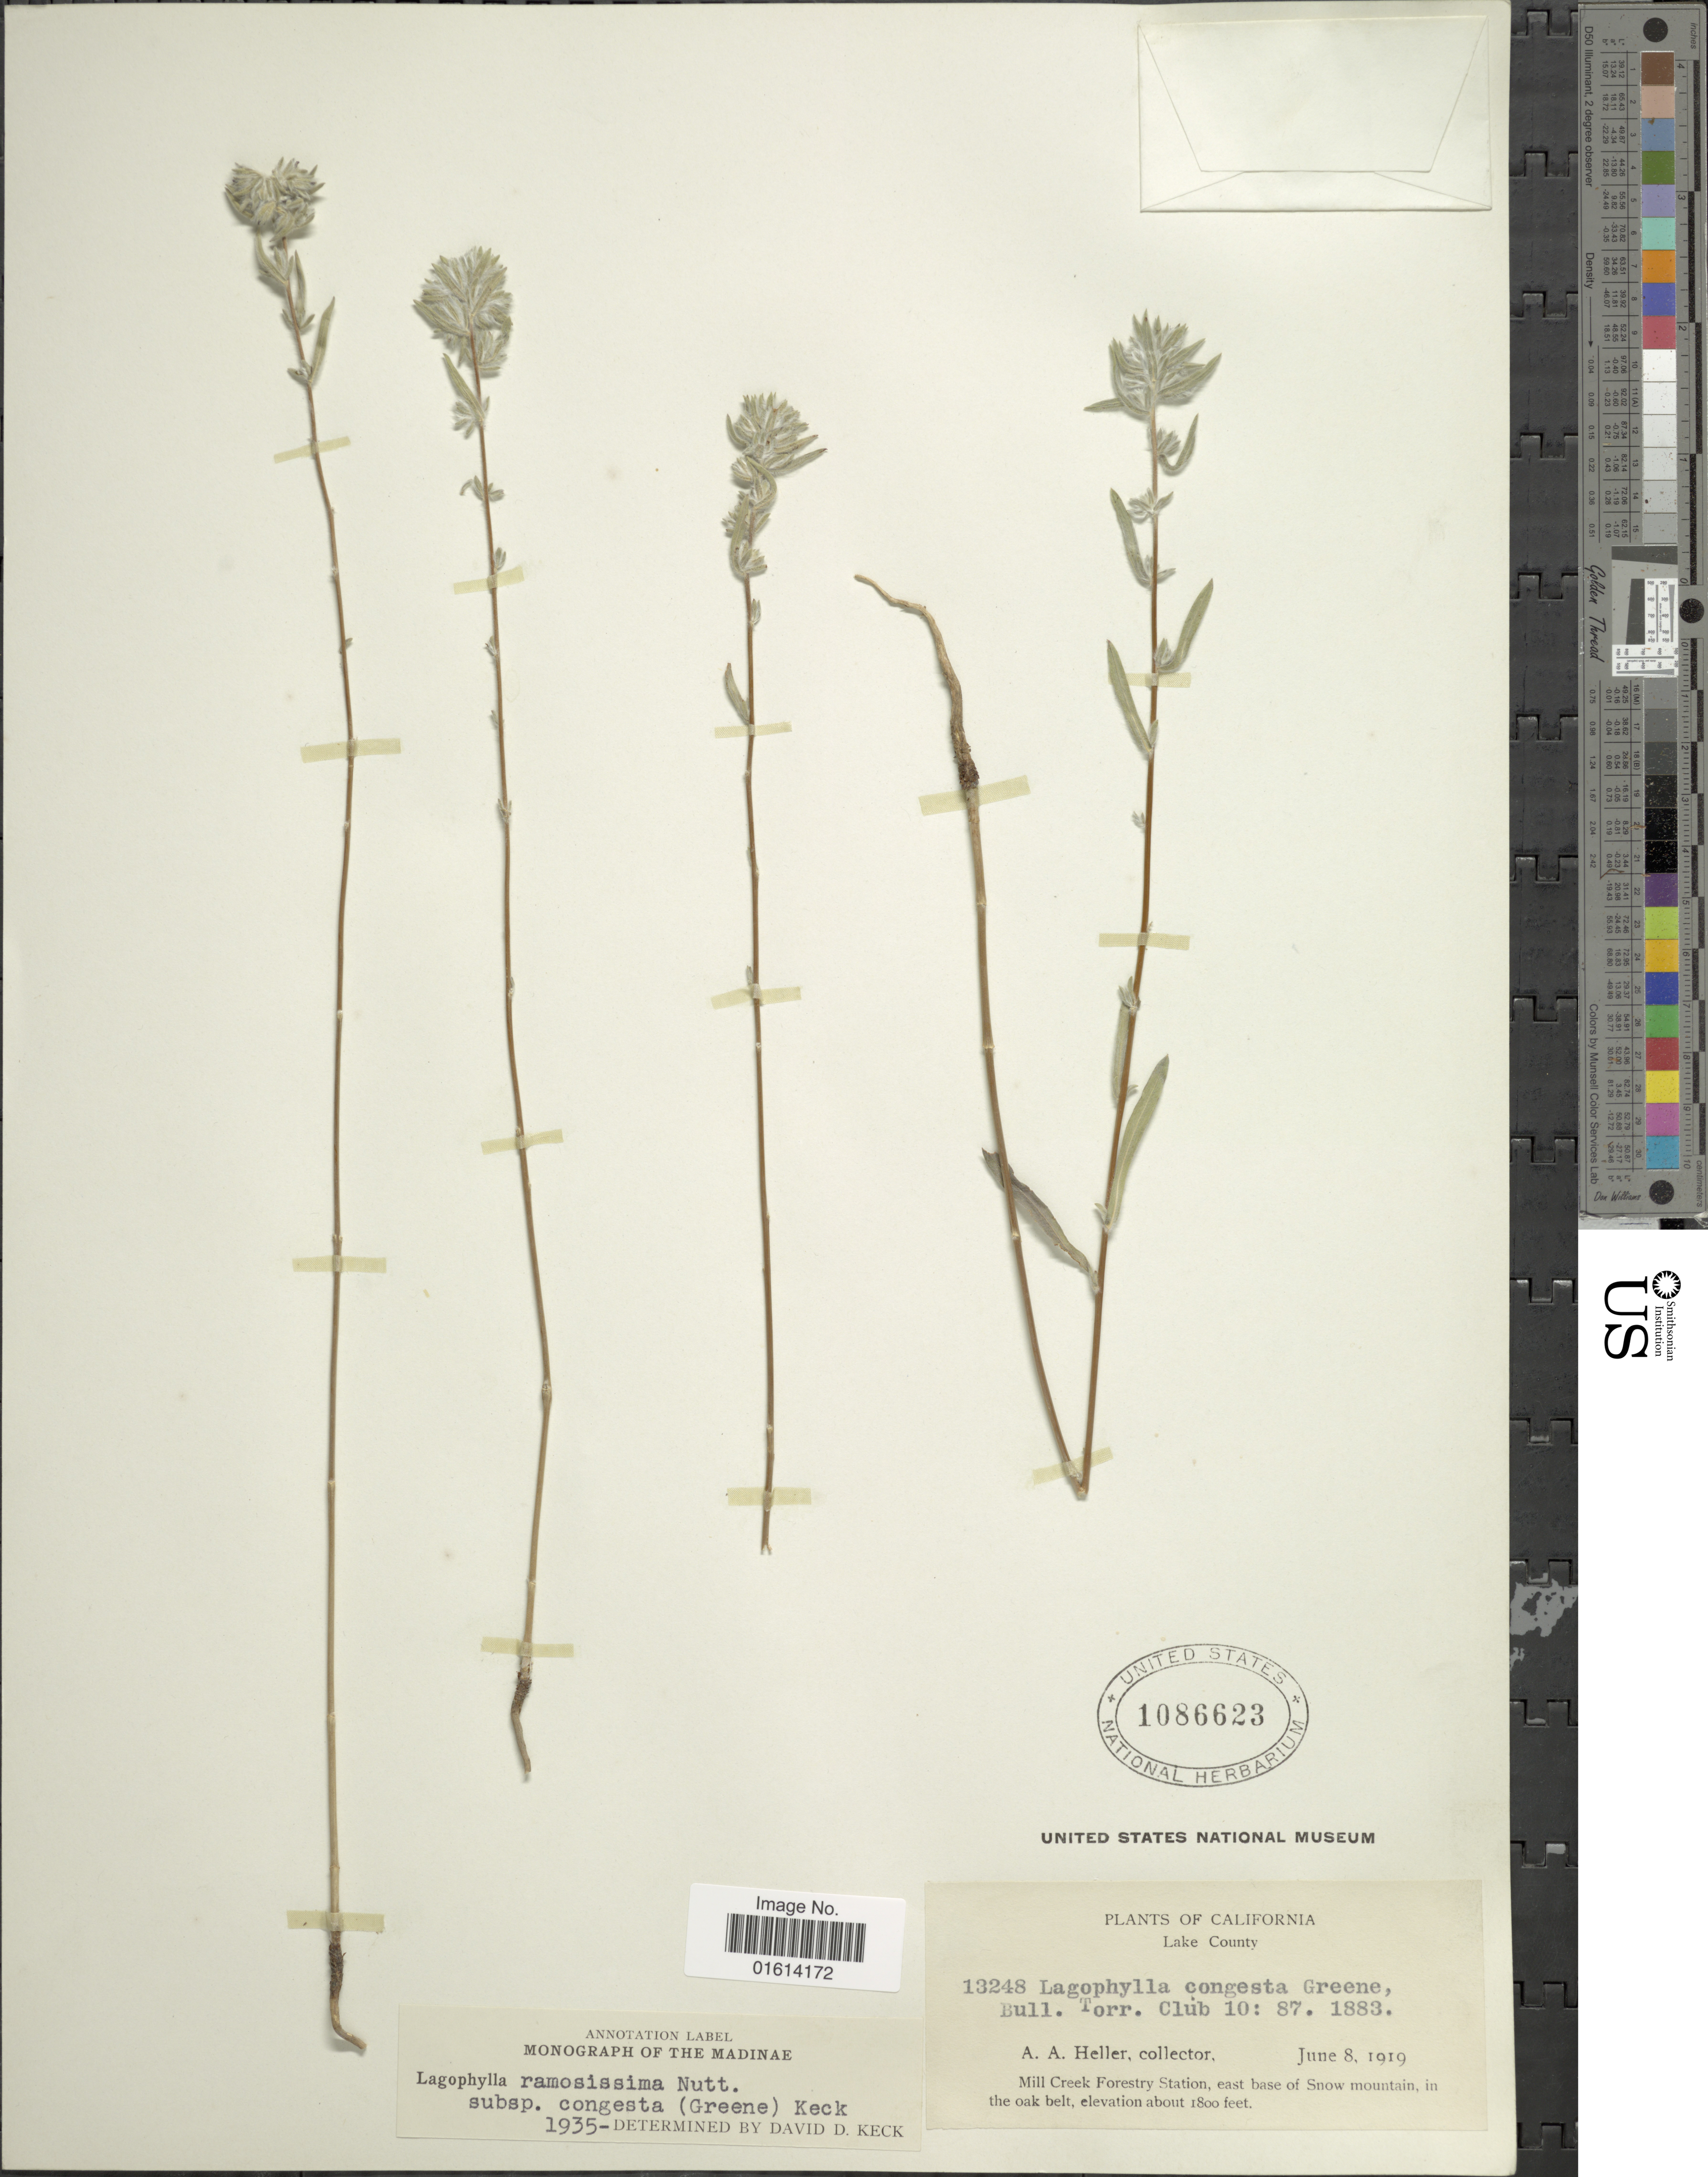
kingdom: Plantae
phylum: Tracheophyta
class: Magnoliopsida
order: Asterales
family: Asteraceae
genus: Lagophylla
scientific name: Lagophylla ramosissima subsp. congesta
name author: (Greene) D.D. Keck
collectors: A. A. Heller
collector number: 13248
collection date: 1919-06-08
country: United States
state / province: California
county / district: Lake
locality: Lake County, Mill Creek Forestry Station, east base of Snow mountain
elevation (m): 549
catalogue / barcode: US 1086623